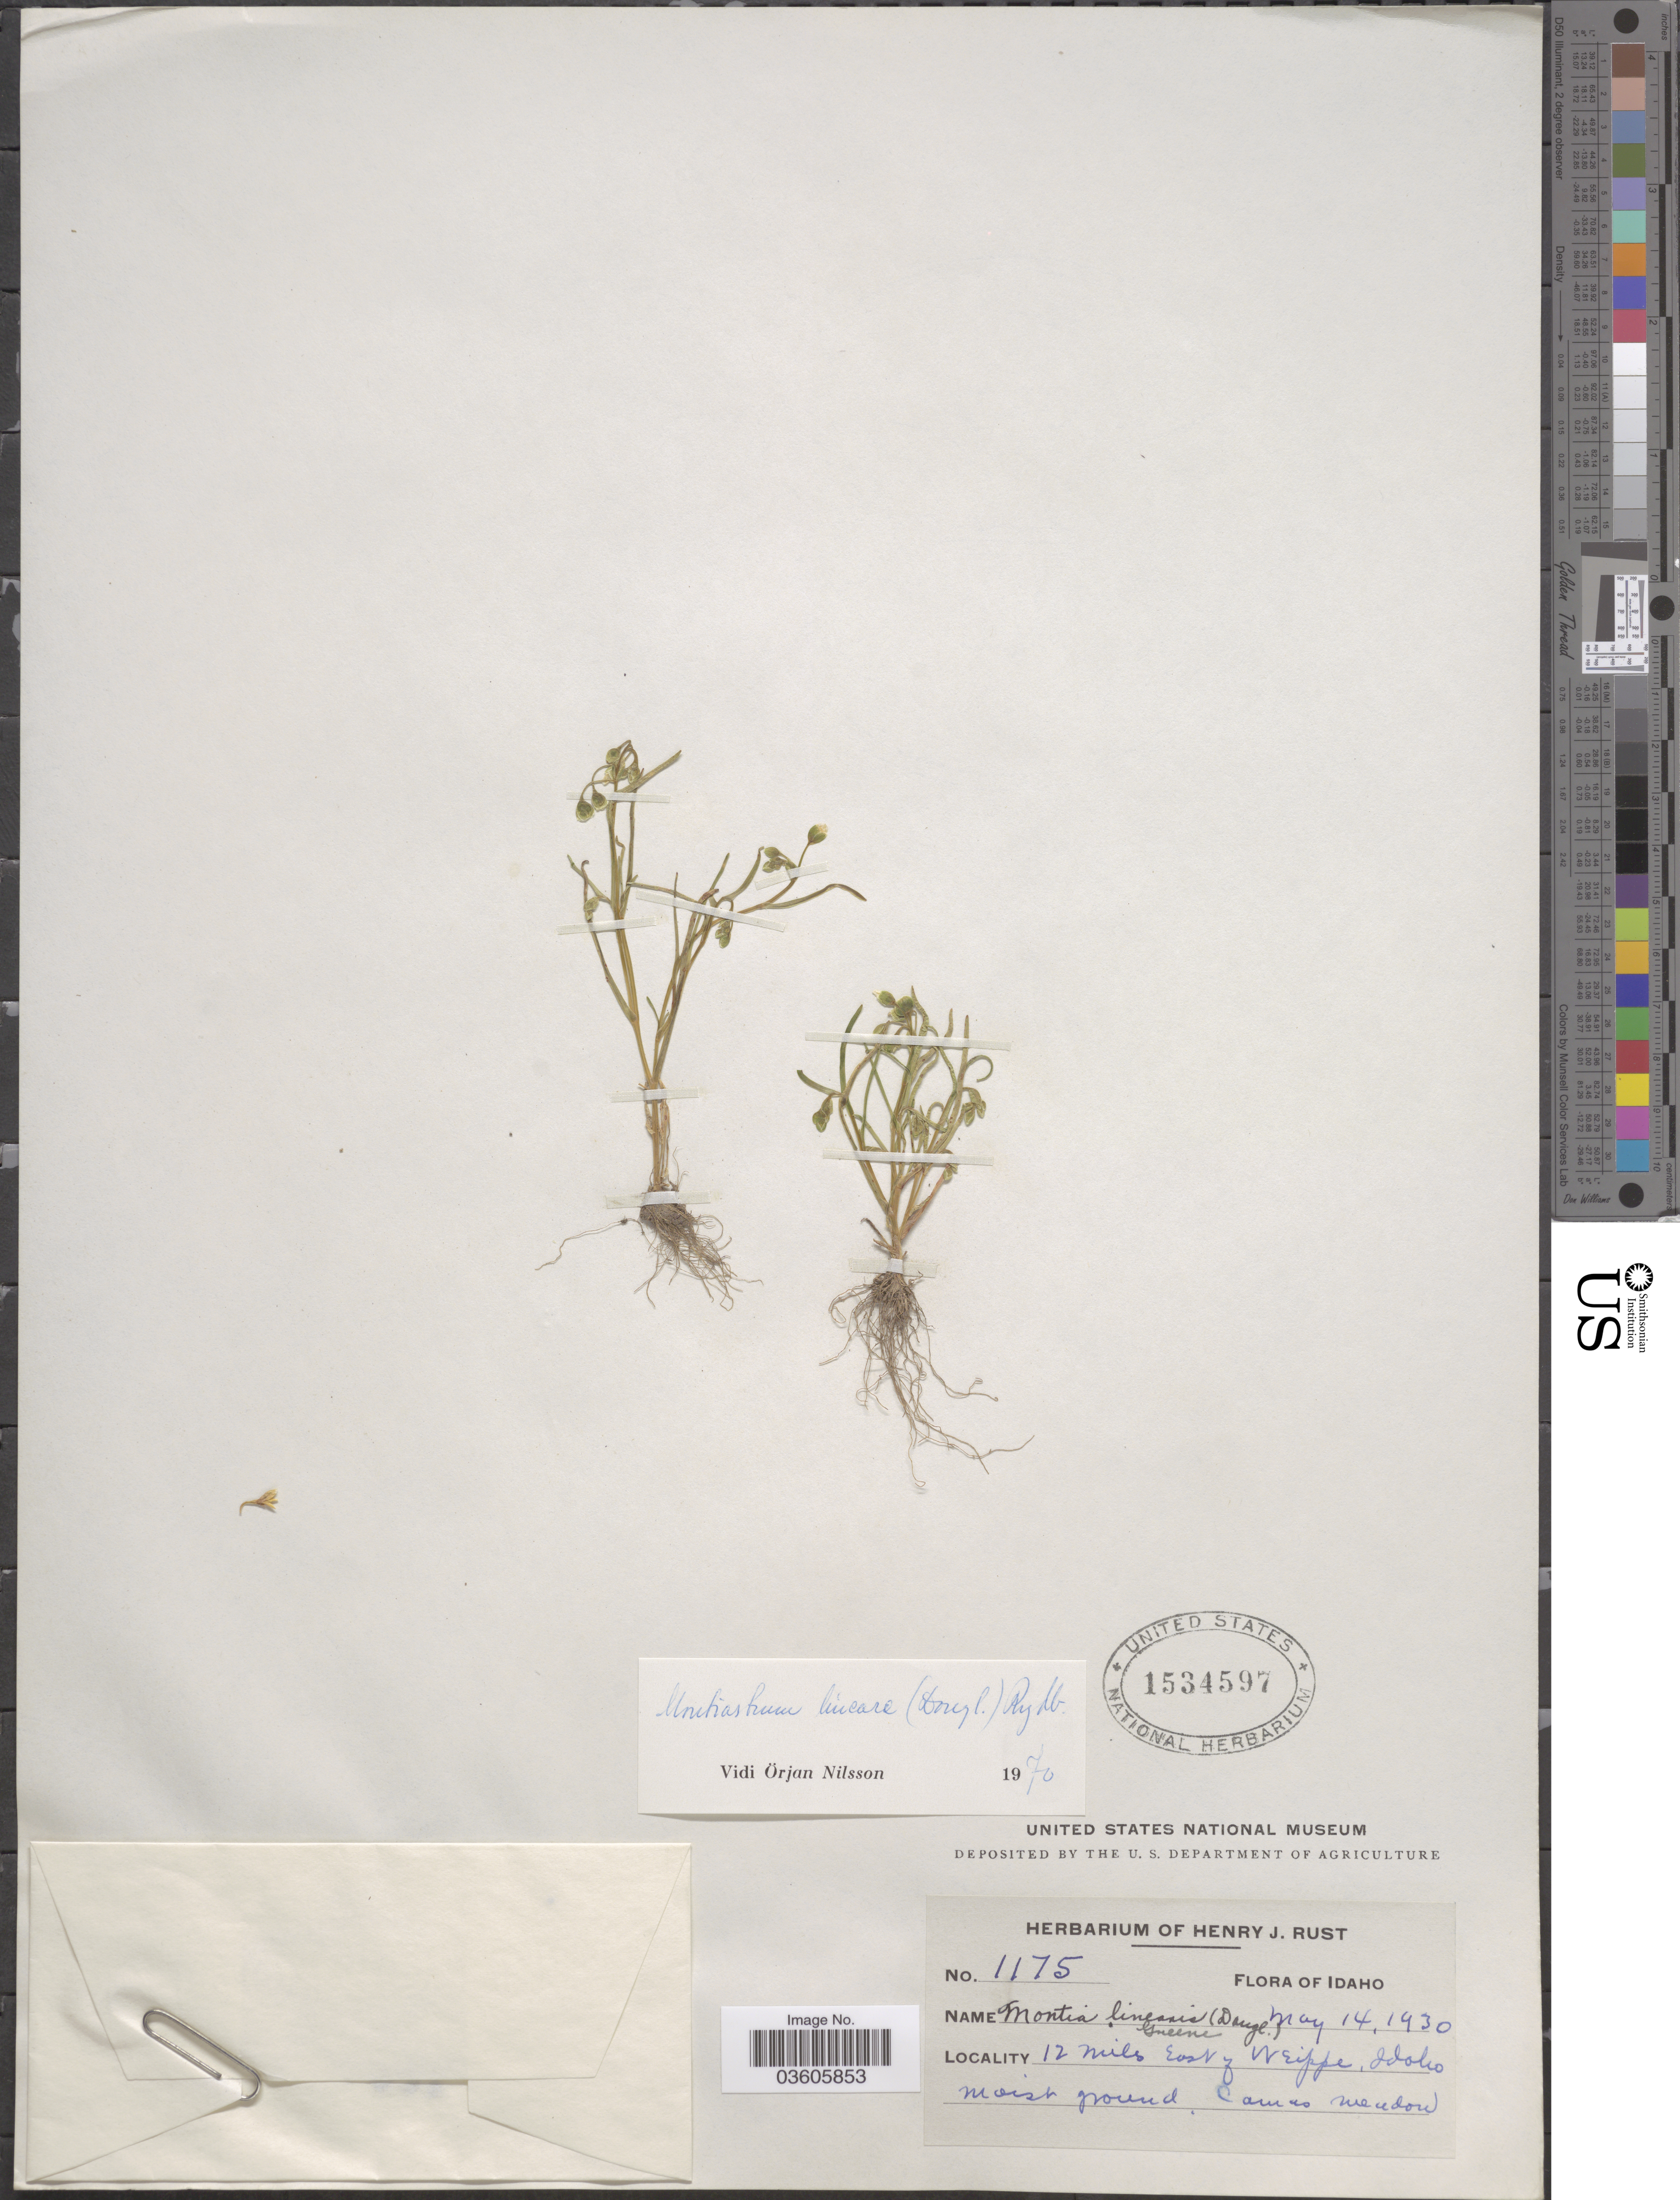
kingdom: Plantae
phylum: Tracheophyta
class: Magnoliopsida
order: Caryophyllales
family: Montiaceae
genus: Montia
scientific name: Montia linearis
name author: (Douglas) Greene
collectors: ex herb. Henry J. Rust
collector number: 1175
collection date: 1930-05-14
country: United States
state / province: Idaho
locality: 12 miles East of Weippe.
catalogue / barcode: US 1534597